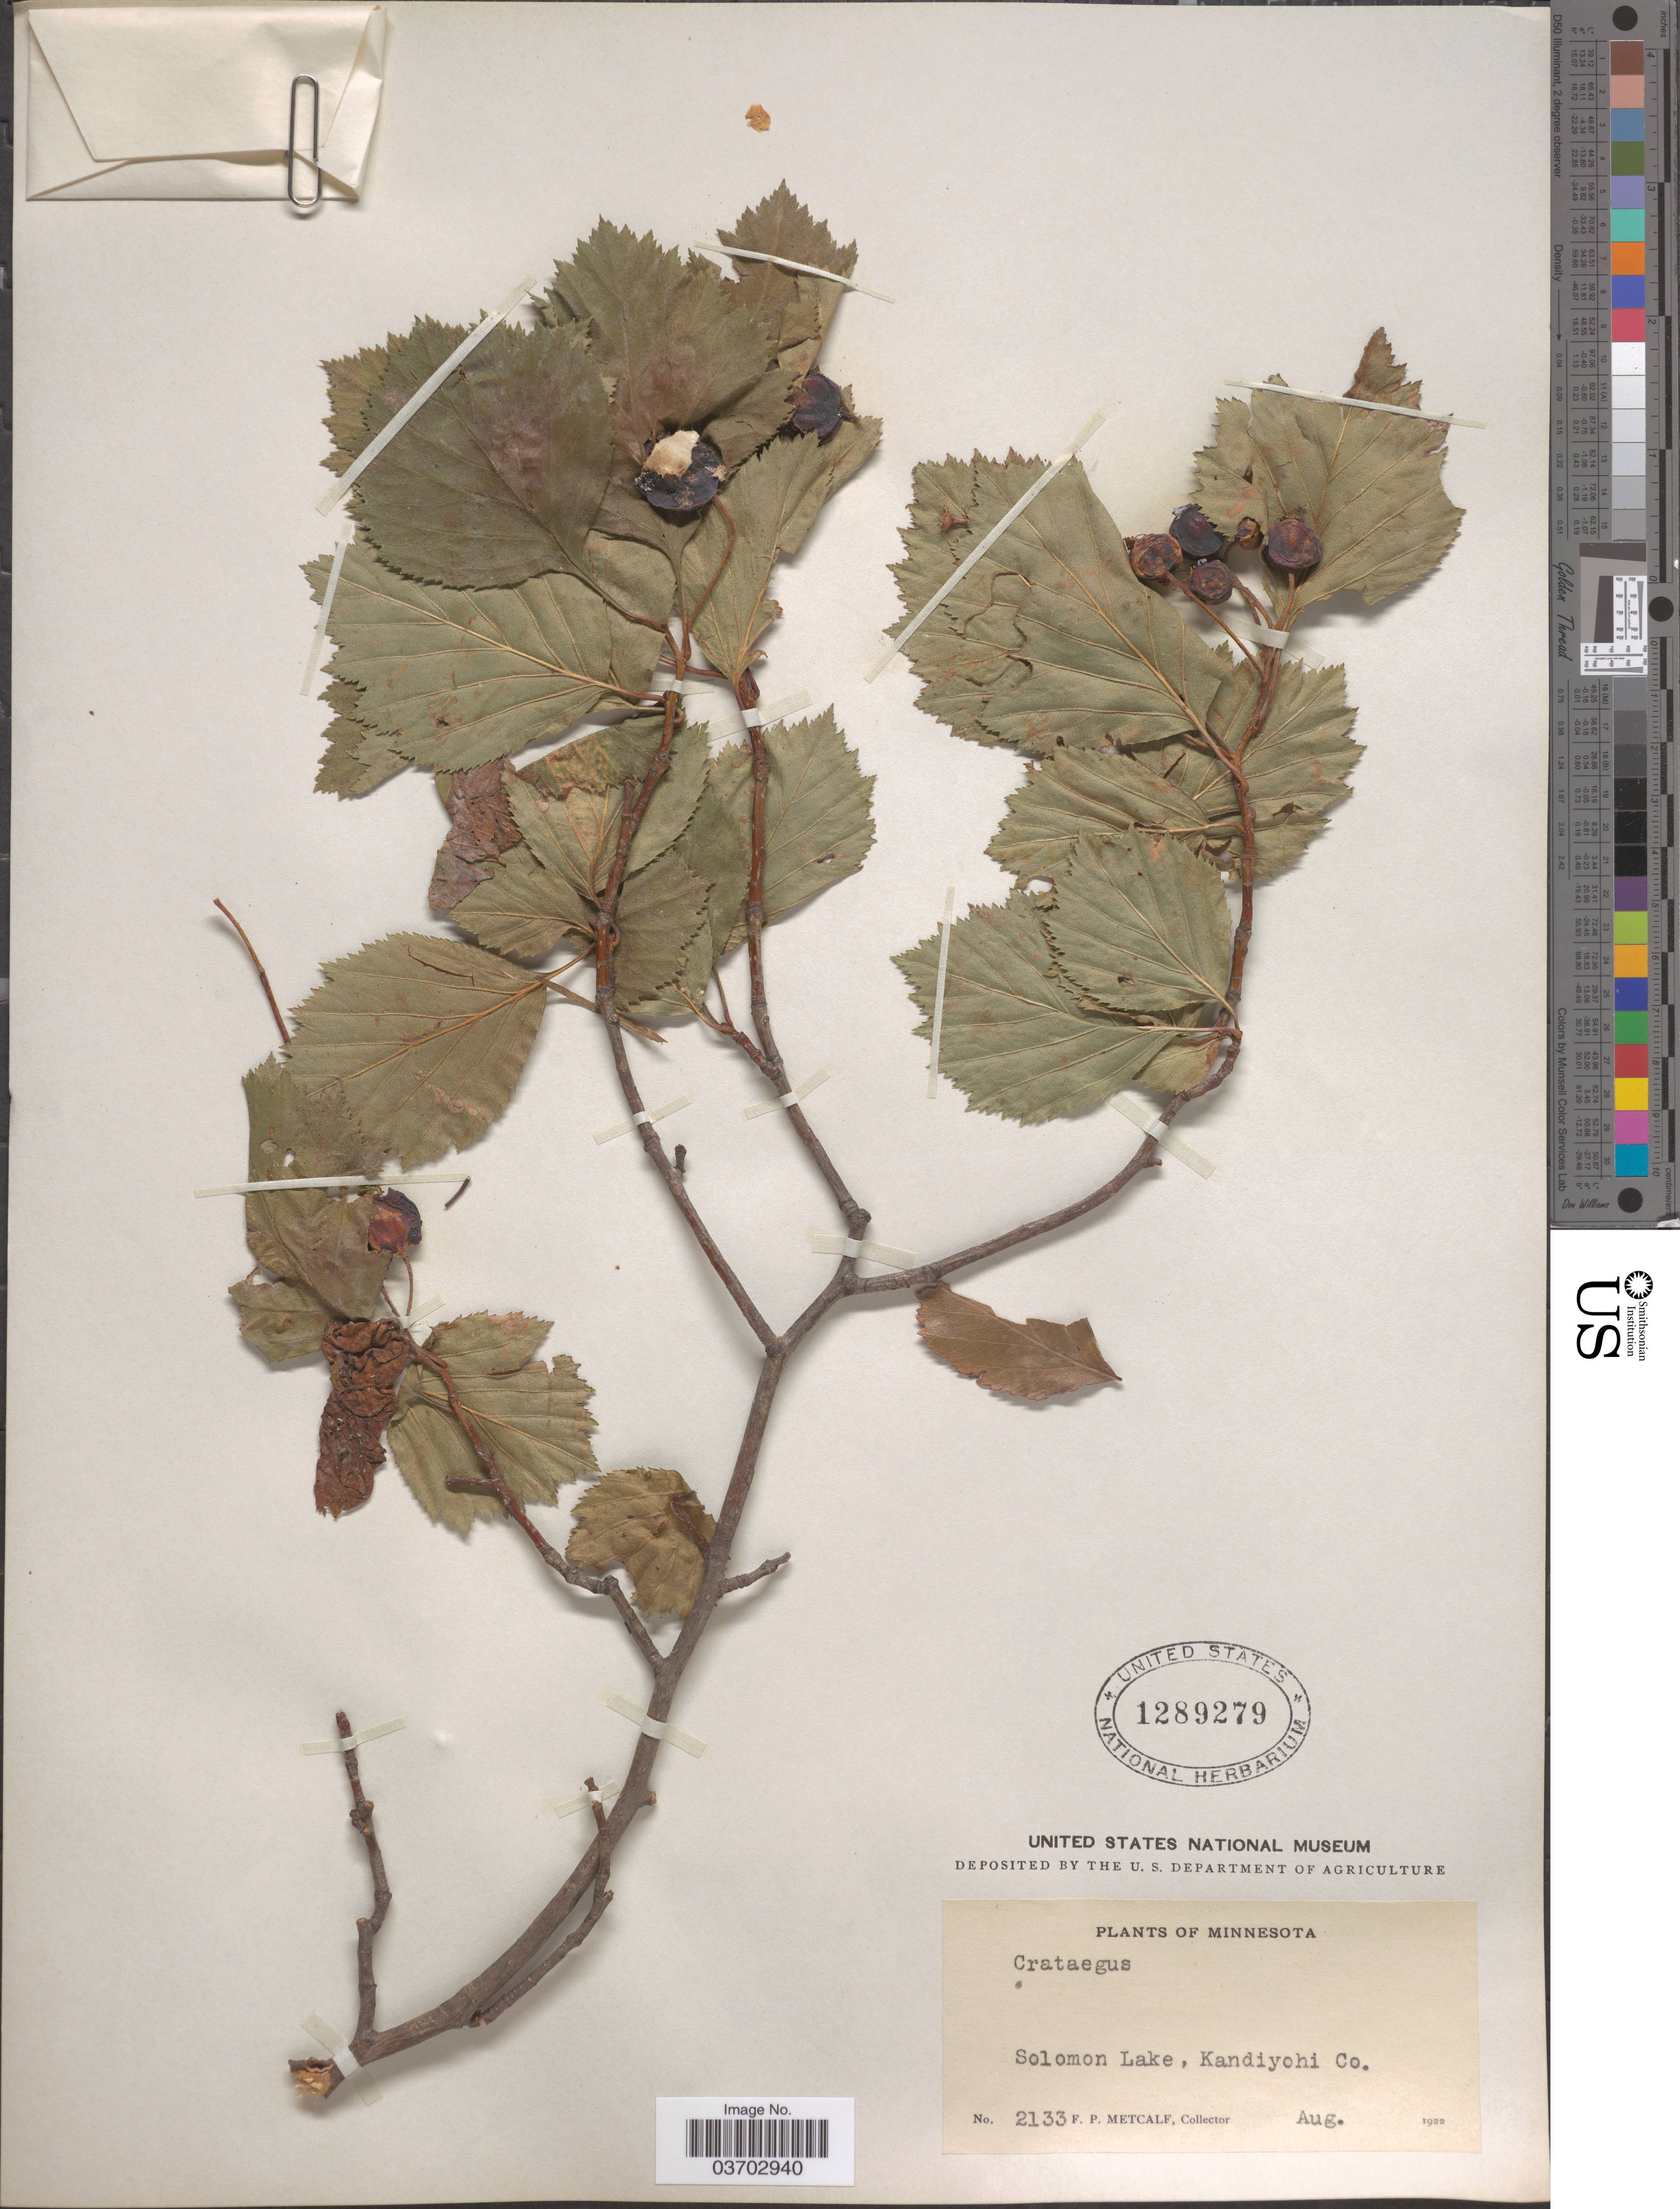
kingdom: Plantae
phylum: Tracheophyta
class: Magnoliopsida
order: Rosales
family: Rosaceae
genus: Crataegus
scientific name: Crataegus sp.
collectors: F. Metcalf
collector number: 2133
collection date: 1922-08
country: United States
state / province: Minnesota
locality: Solomon Lake, Kandiyohi Co.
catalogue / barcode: US 1289279